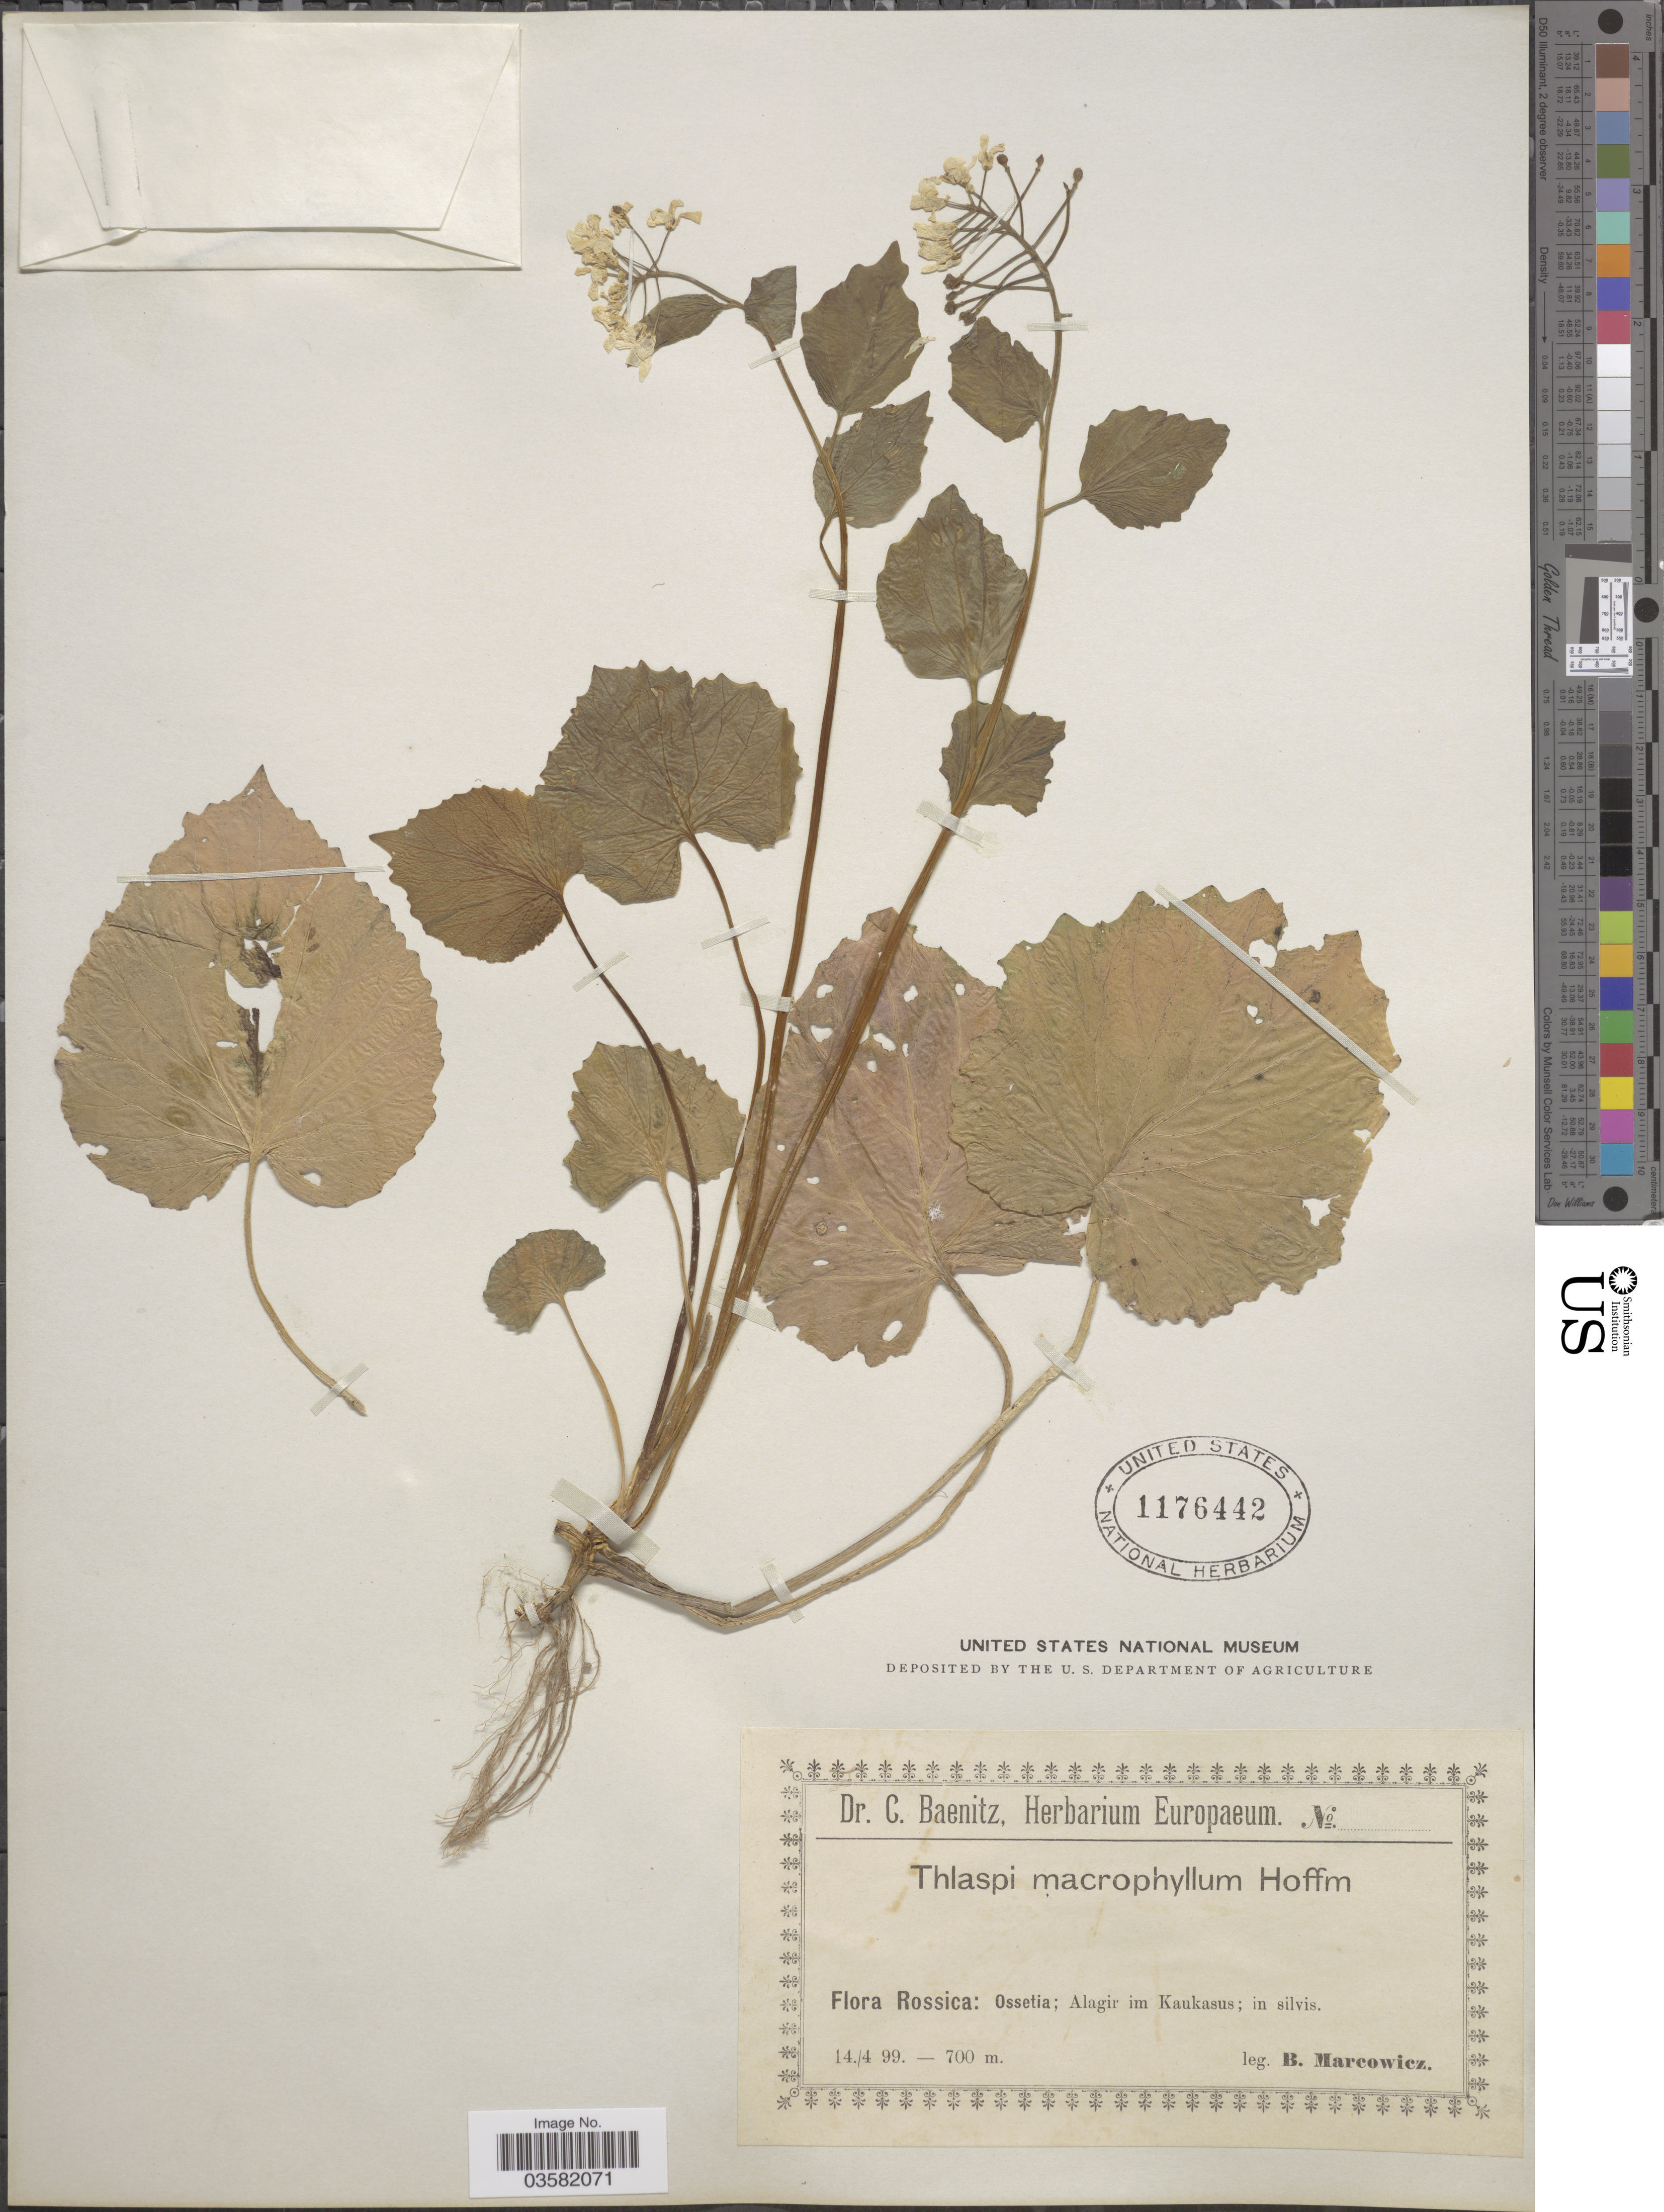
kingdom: Plantae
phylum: Tracheophyta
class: Magnoliopsida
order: Brassicales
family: Brassicaceae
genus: Thlaspi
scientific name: Thlaspi macrophyllum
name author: Hoffm.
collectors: B. Marcowicz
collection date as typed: Transcribed d/m/y: 14/4/99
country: Georgia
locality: Rossica: Ossetia; Alagir im Kaukasus.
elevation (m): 700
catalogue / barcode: US 1176442